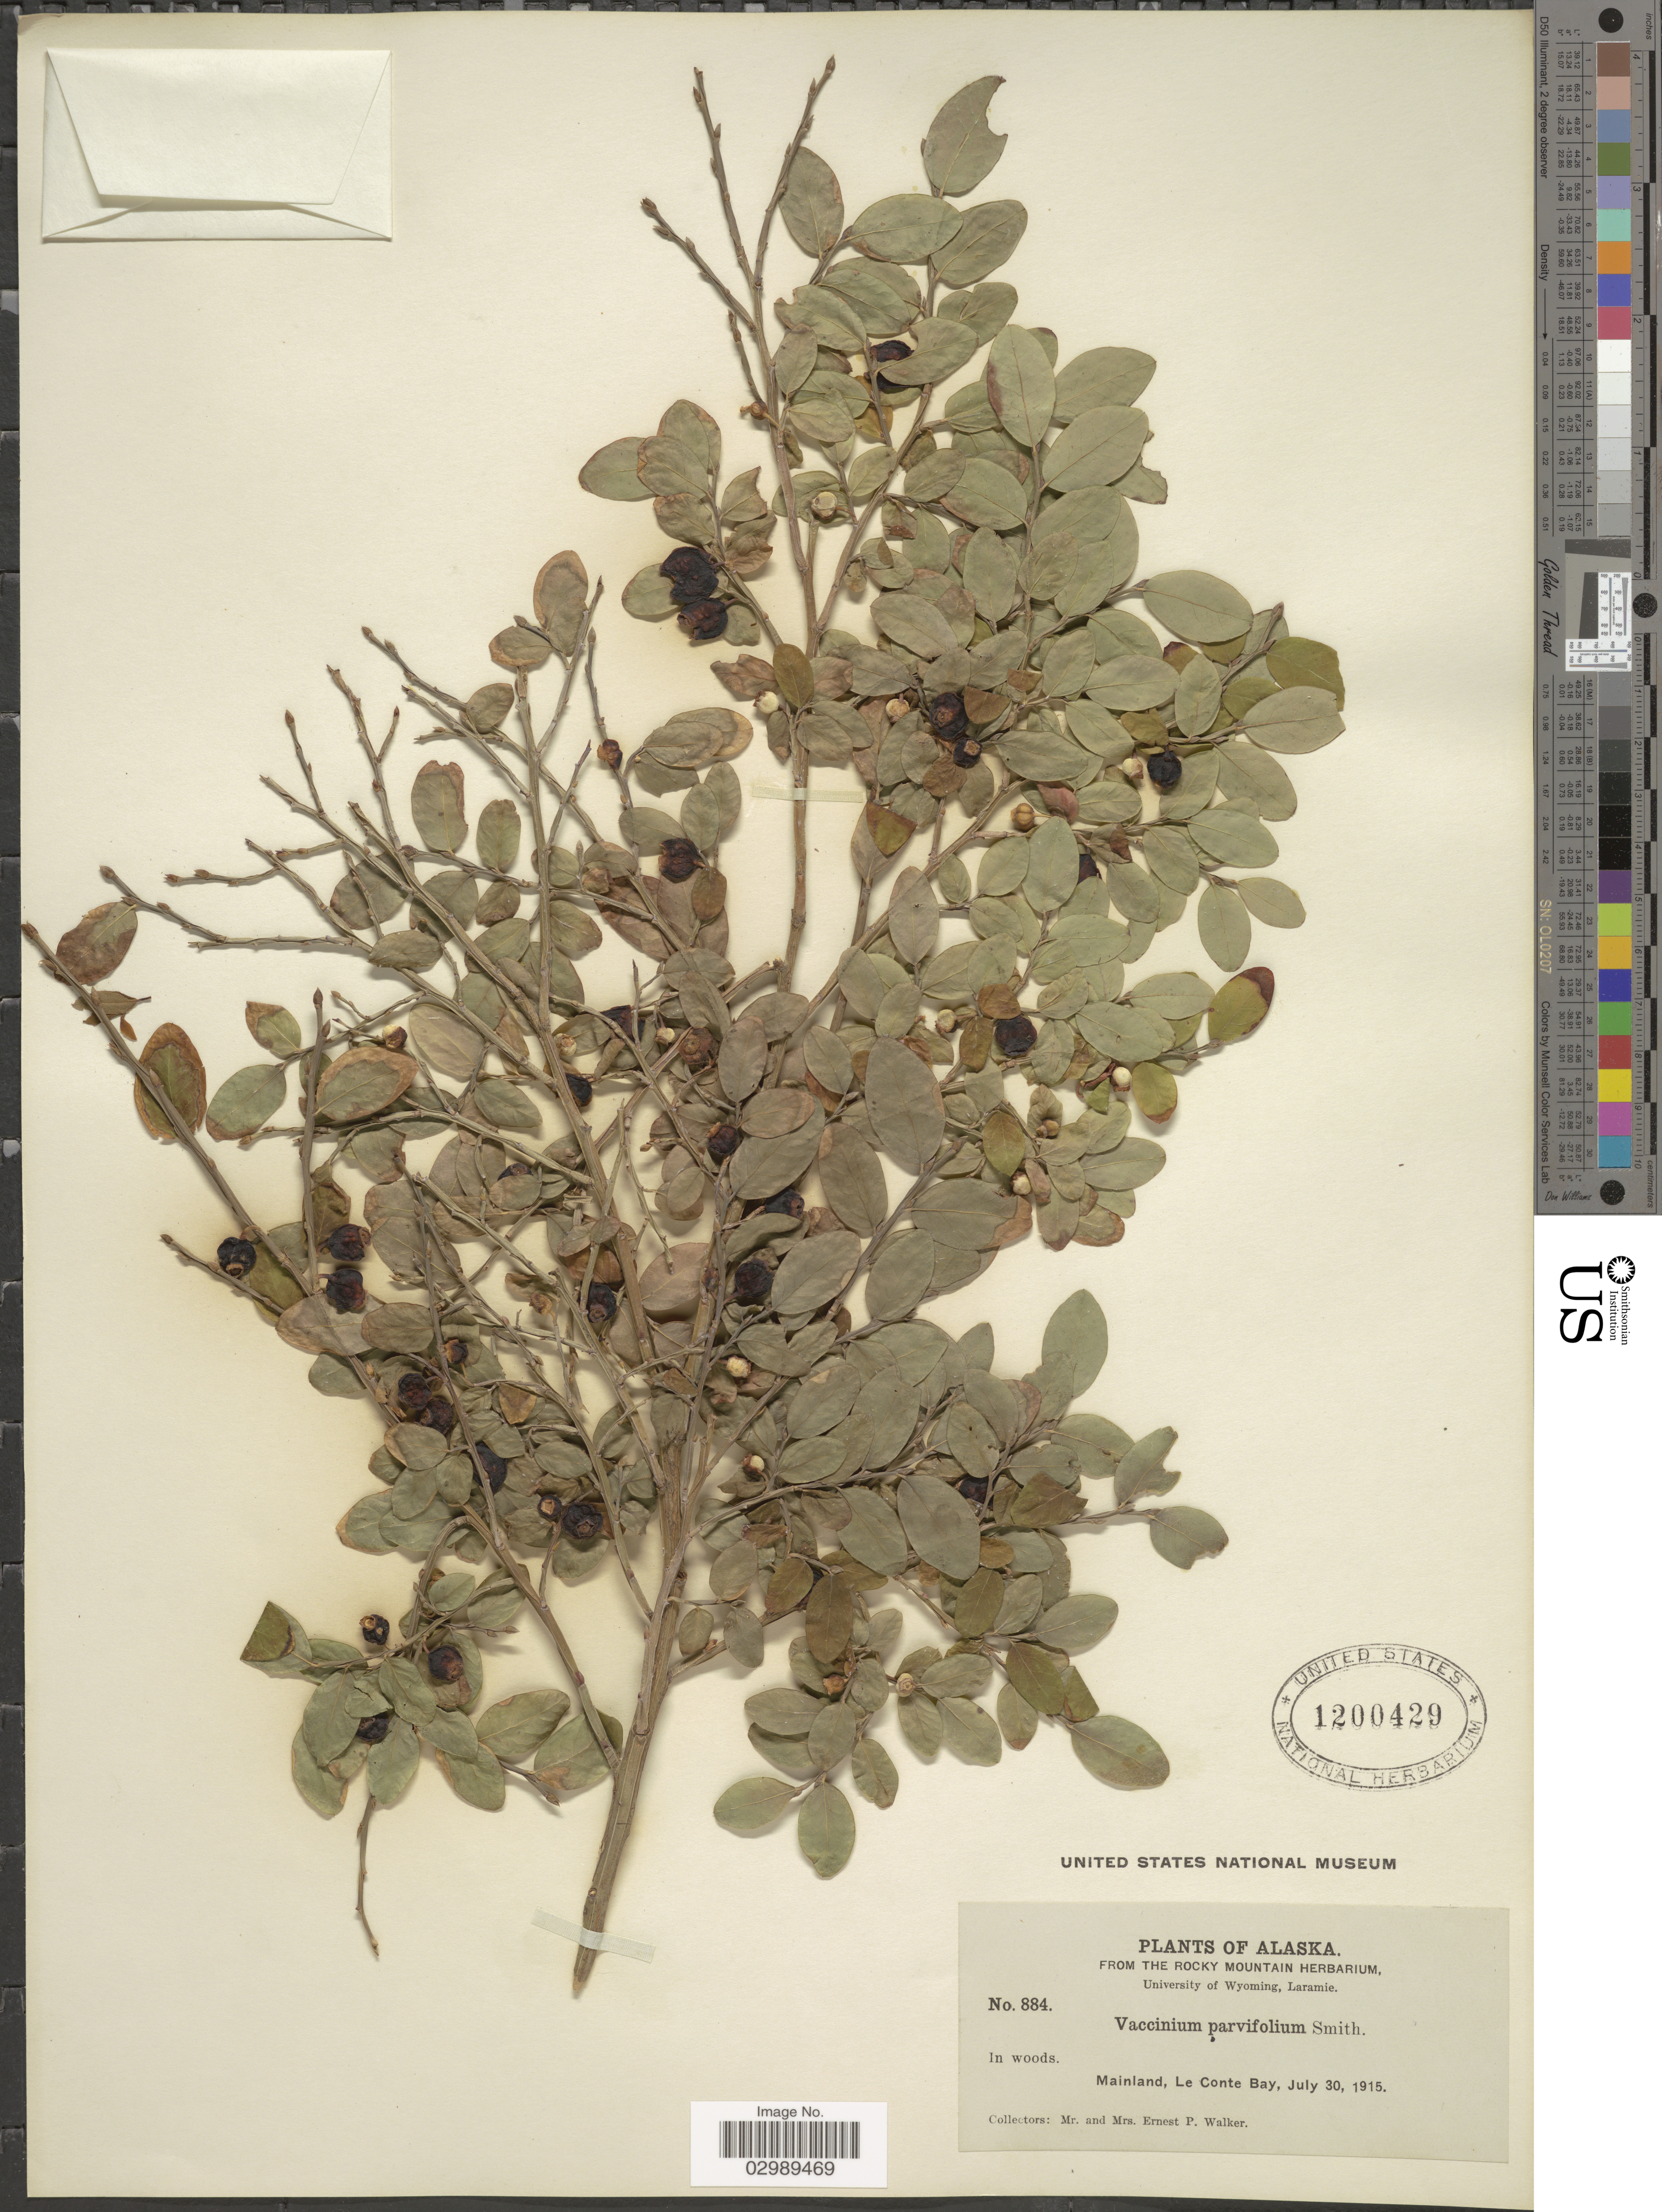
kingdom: Plantae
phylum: Tracheophyta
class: Magnoliopsida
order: Ericales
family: Ericaceae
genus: Vaccinium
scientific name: Vaccinium parvifolium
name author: Small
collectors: E. P. Walker & E. Walker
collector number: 884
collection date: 1915-07-30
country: United States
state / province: Alaska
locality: Mainland, Le Conte Bay.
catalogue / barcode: US 1200429